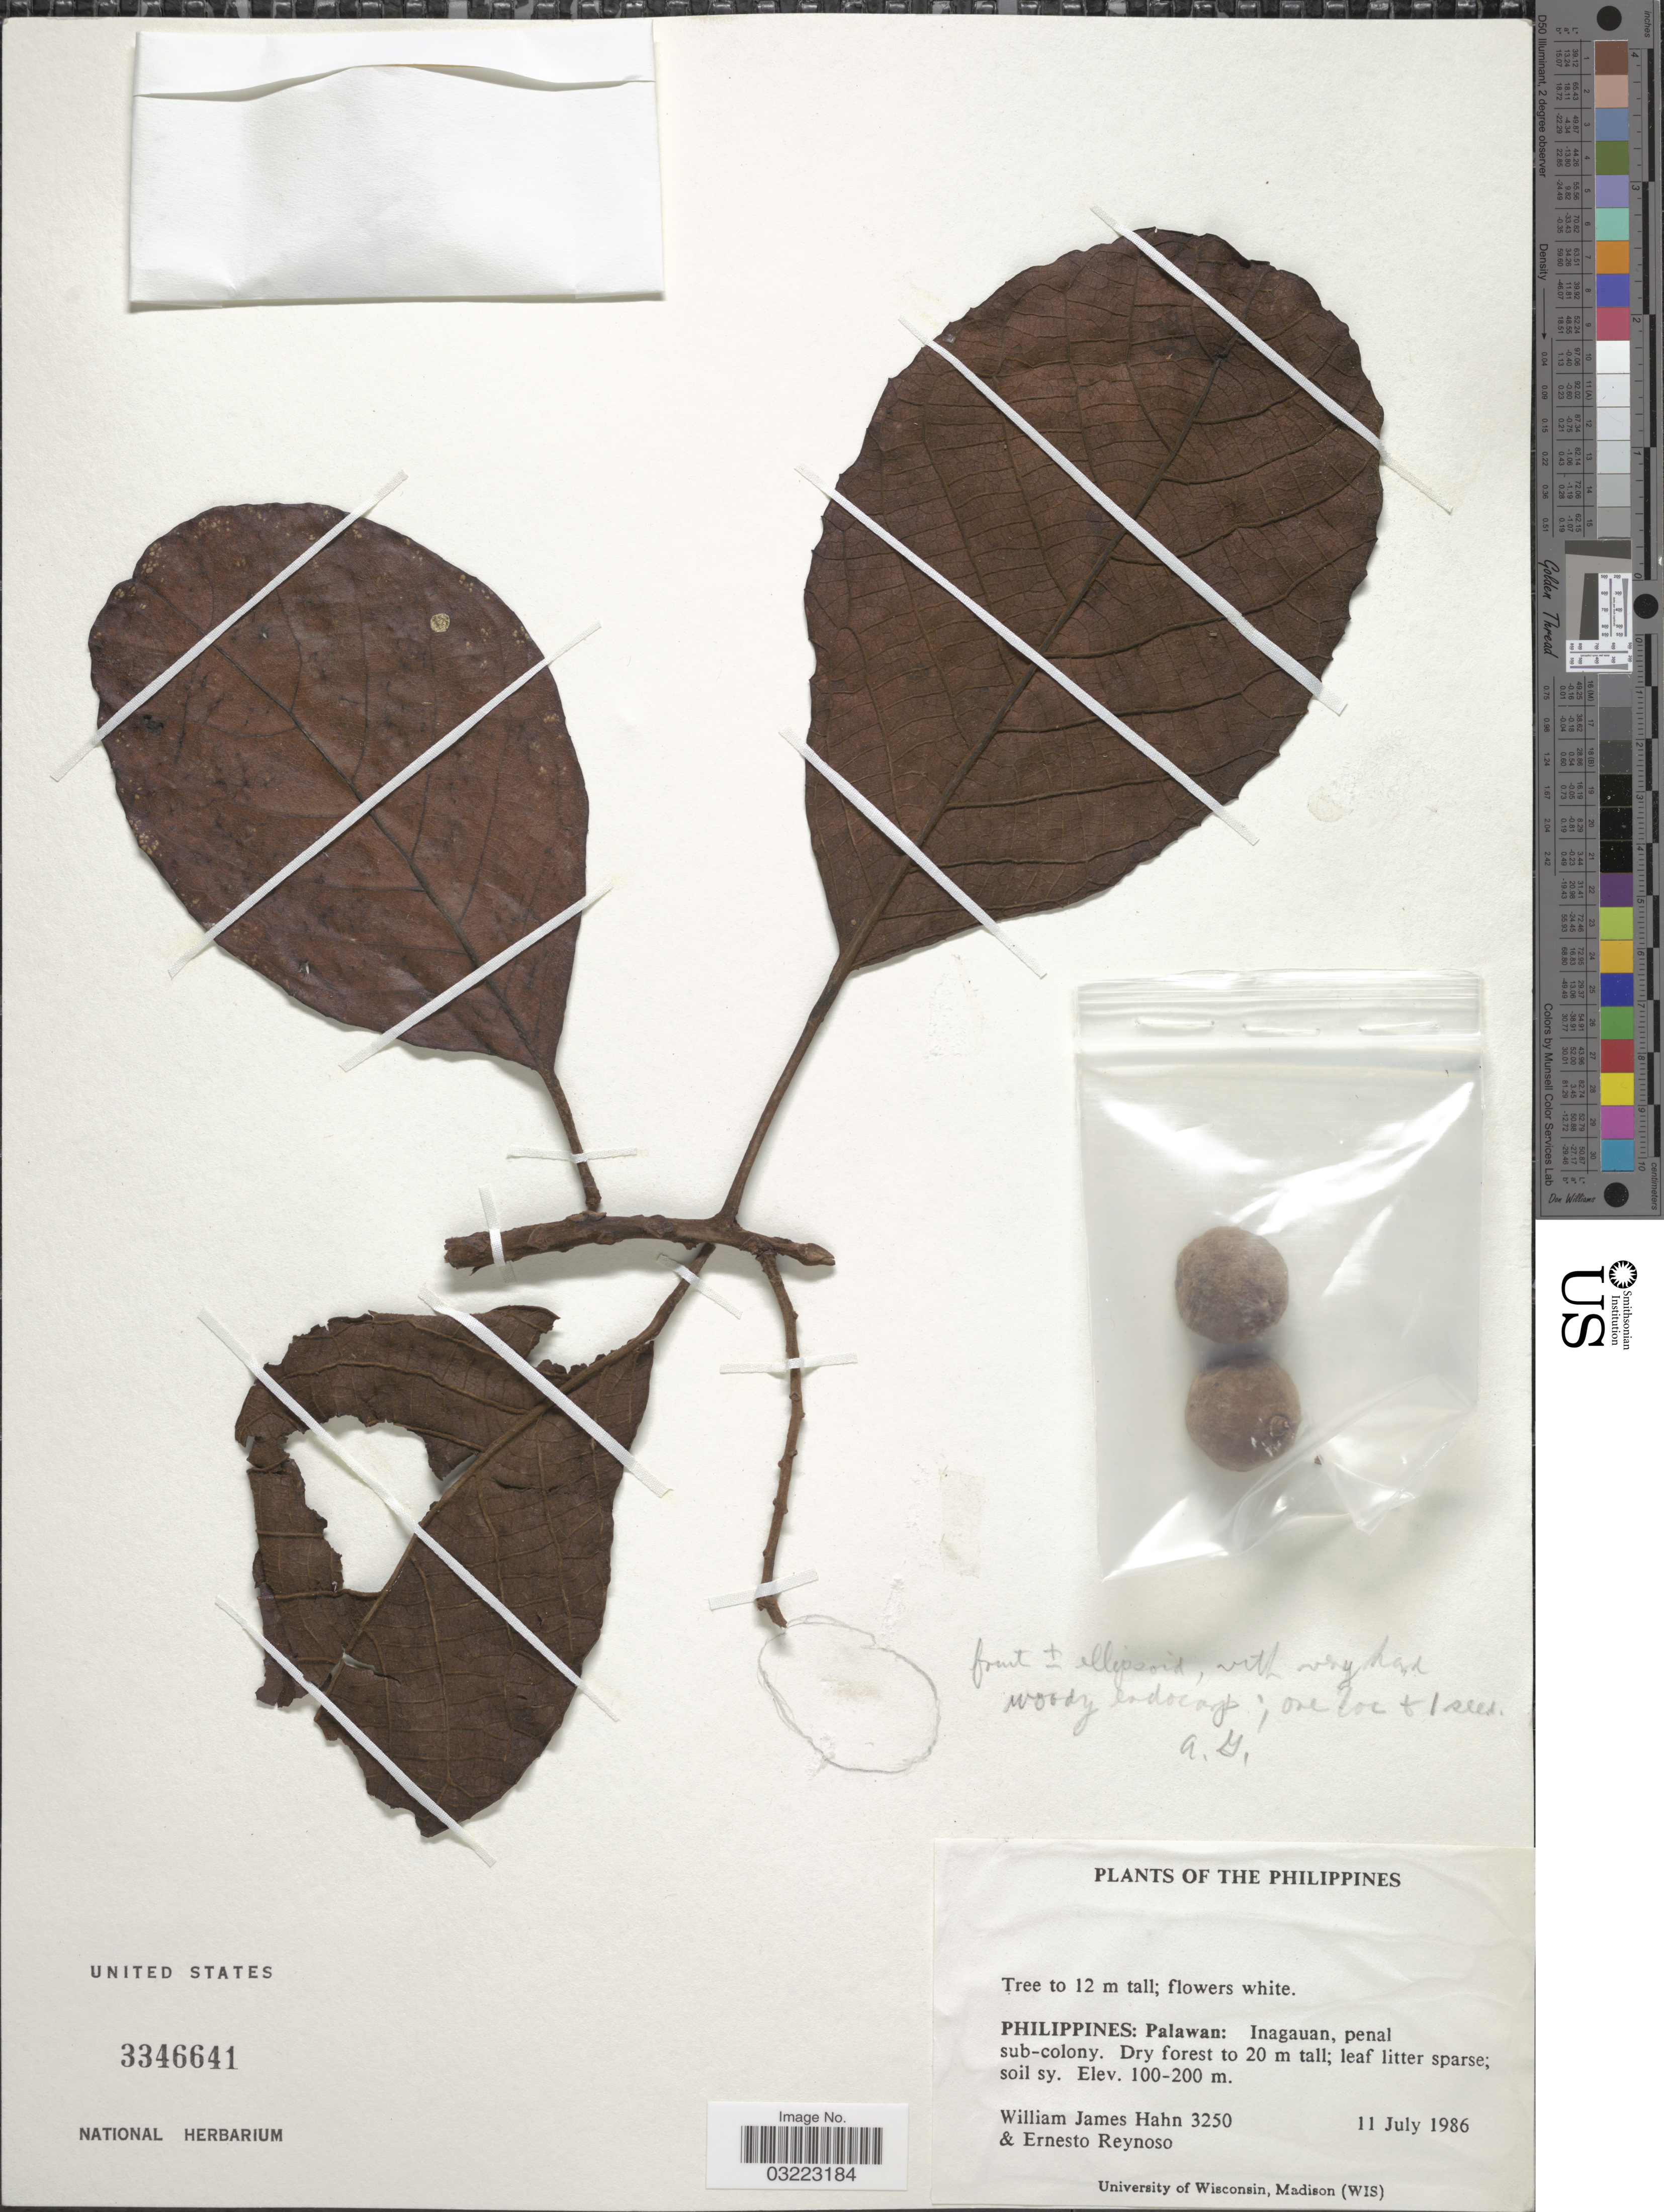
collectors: W. J. Hahn & E. Reynoso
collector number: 3250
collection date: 1986-07-11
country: Philippines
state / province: Mimaropa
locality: Inagauan, penal sub-colony.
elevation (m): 100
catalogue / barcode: US 3346641